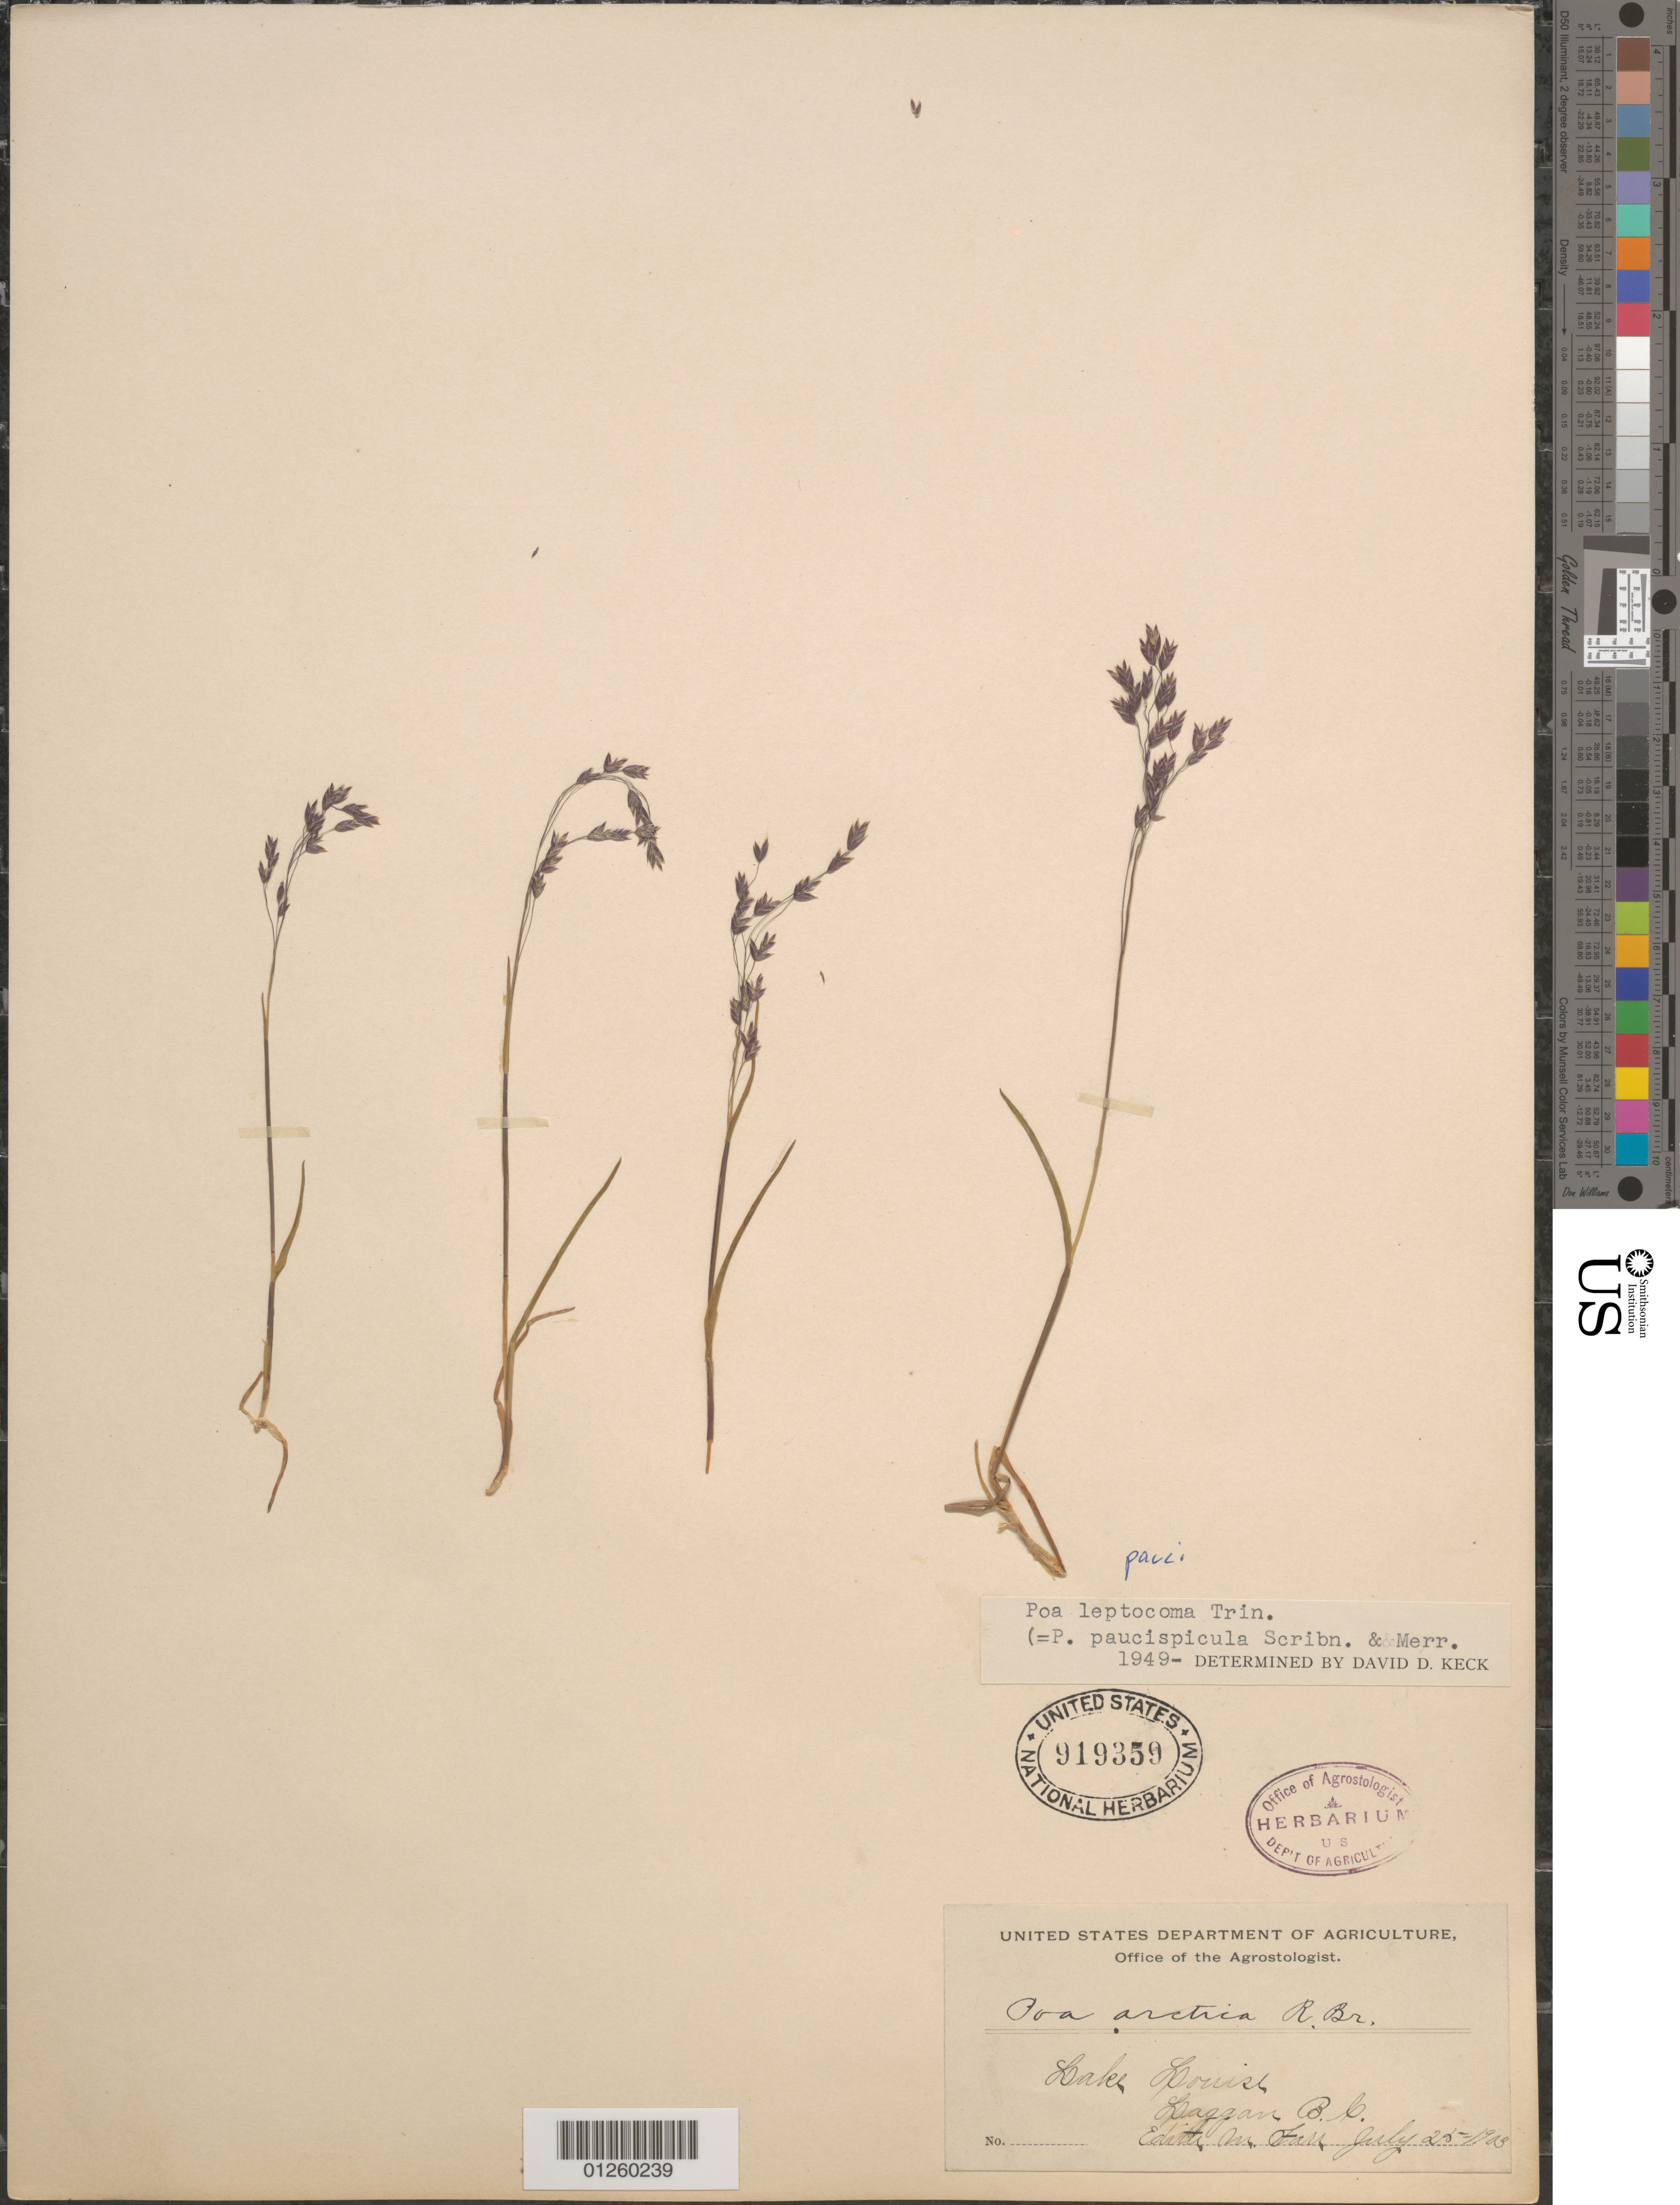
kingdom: Plantae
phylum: Tracheophyta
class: Liliopsida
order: Poales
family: Poaceae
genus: Poa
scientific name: Poa paucispicula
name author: Scribn. & Merr.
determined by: Soreng, Robert J., Research Associate (BOT), Smithsonian Institution - National Museum of Natural History (UNITED STATES)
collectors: E. Farr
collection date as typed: July 25, 1903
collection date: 1903-07-25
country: Canada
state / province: British Columbia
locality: Lake Louise, Laggan B. C.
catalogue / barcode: US 919359